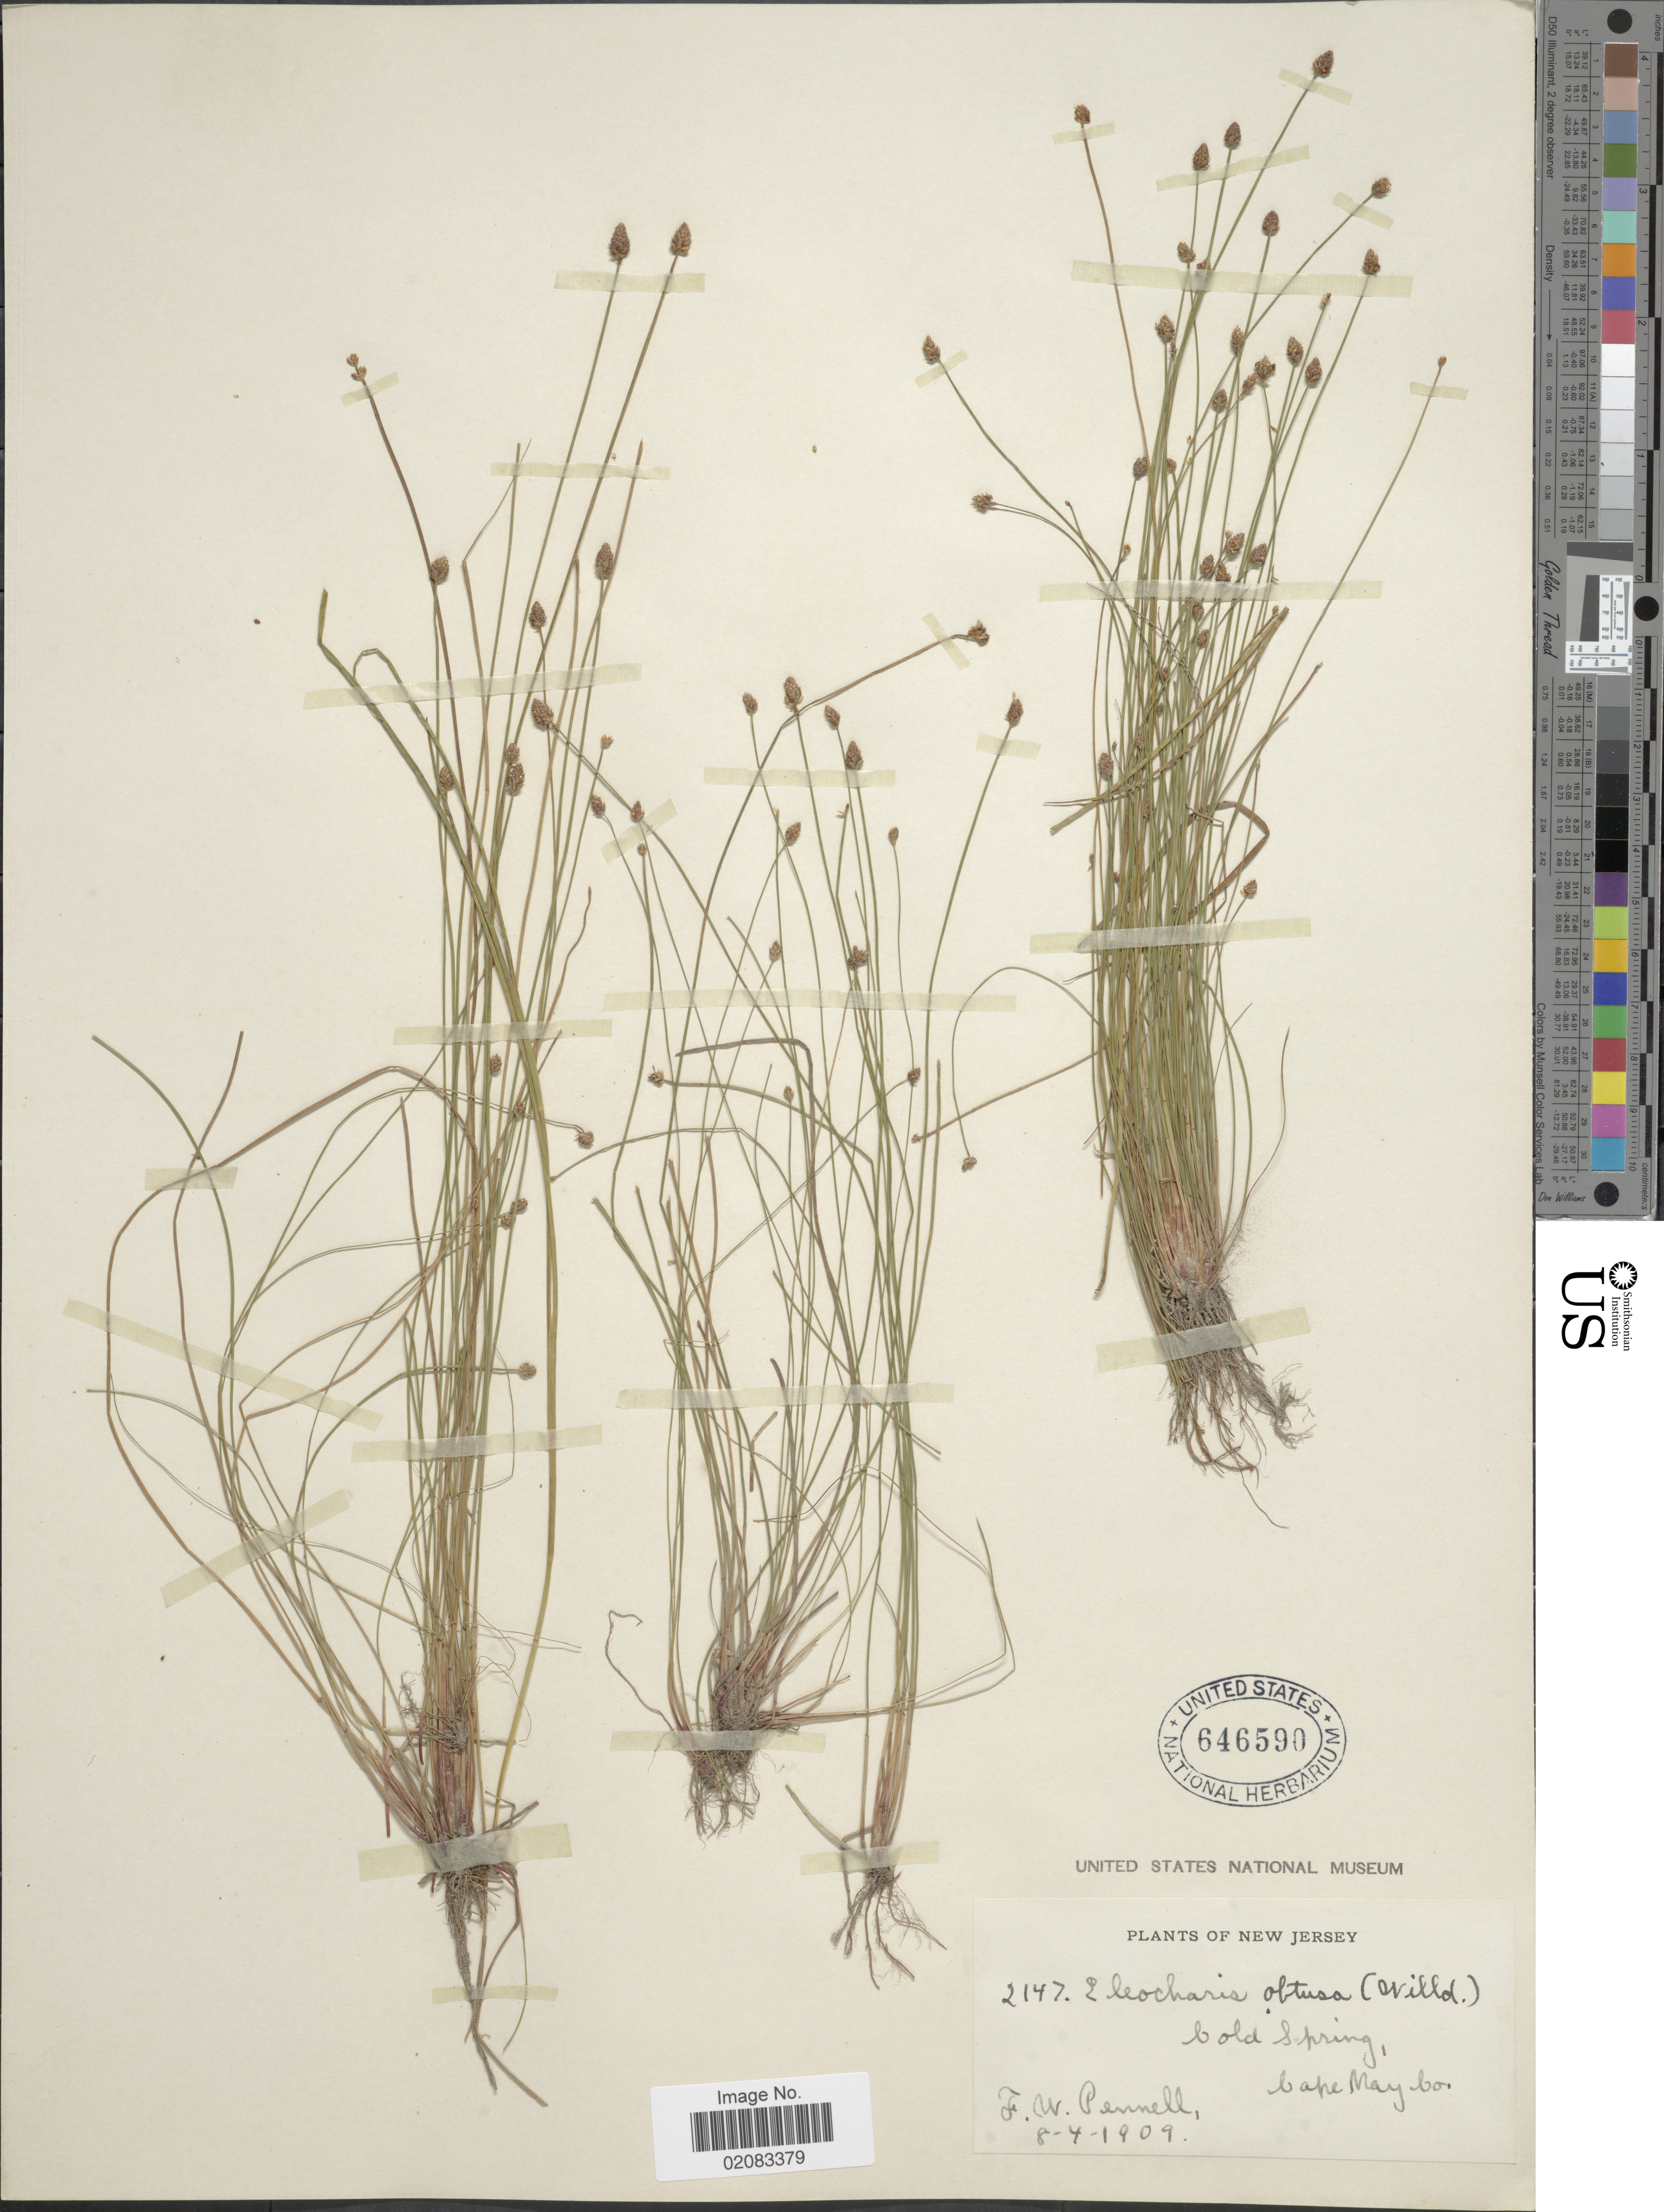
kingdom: Plantae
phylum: Tracheophyta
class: Liliopsida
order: Poales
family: Cyperaceae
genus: Eleocharis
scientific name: Eleocharis obtusa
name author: (Willd.) Schult.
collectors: F. W. Pennell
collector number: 2147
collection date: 1909-04-08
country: United States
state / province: New Jersey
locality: Cold Spring, Cape May Co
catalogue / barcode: US 646590